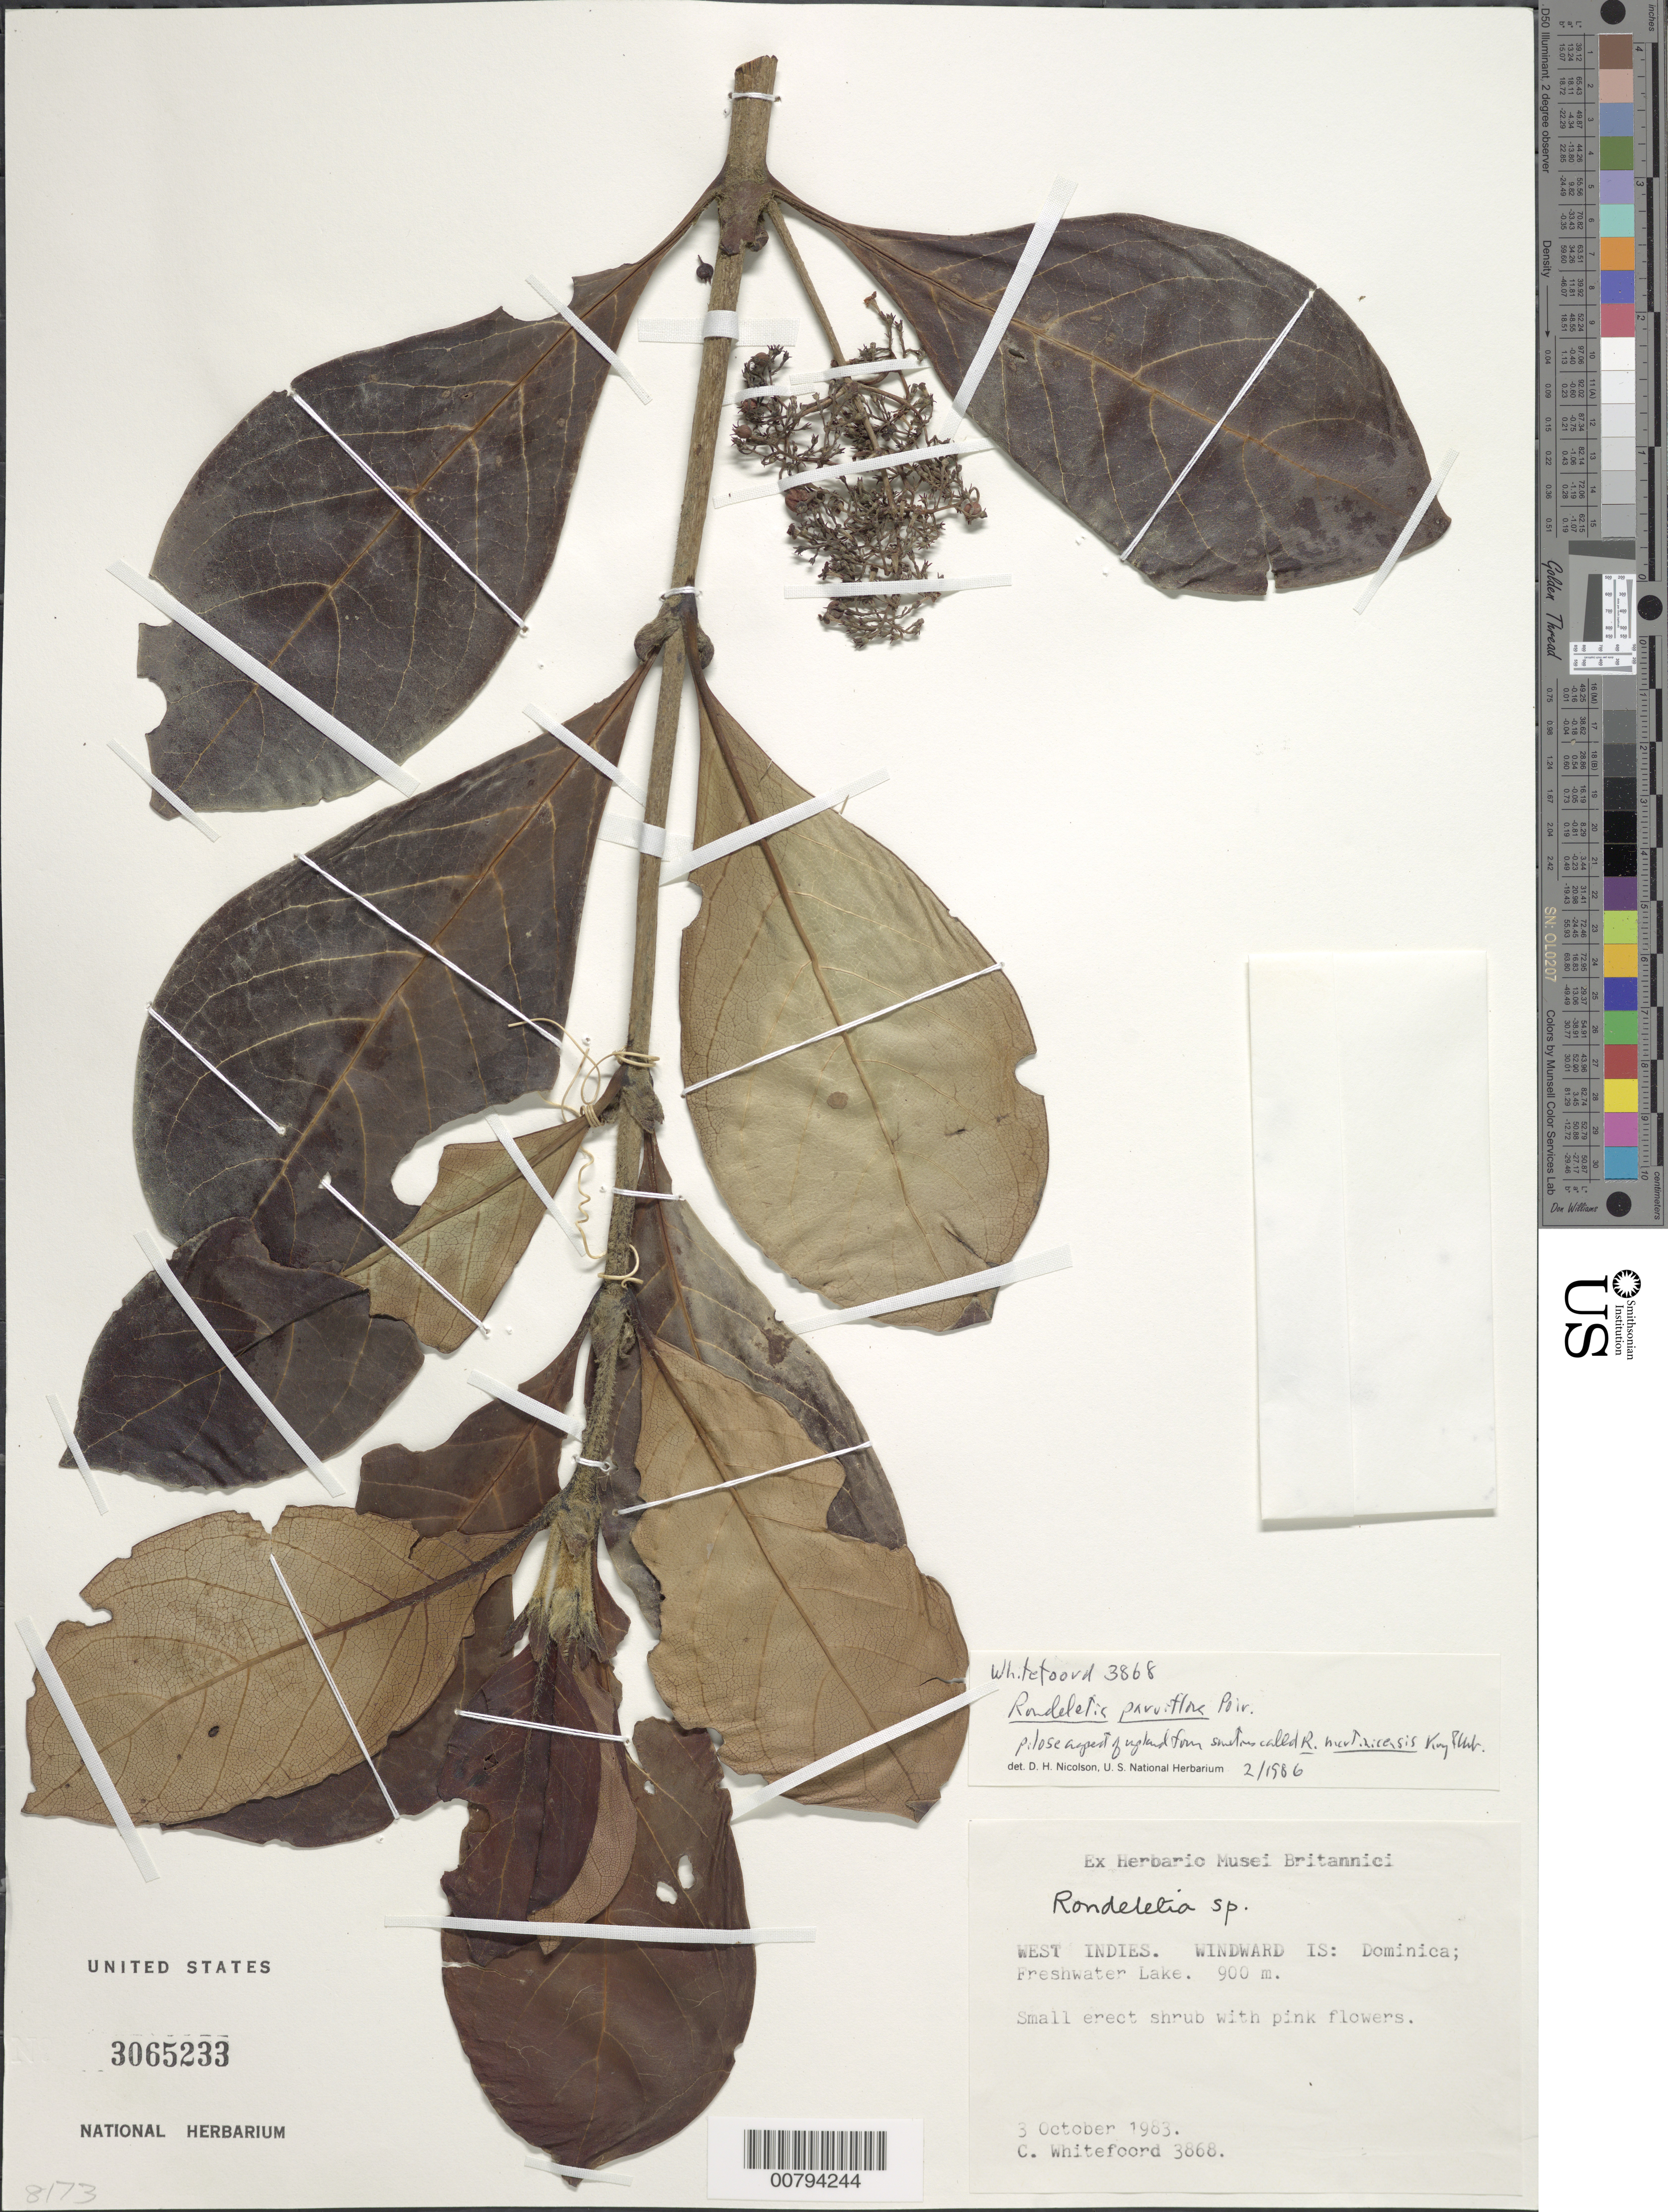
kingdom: Plantae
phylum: Tracheophyta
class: Magnoliopsida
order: Gentianales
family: Rubiaceae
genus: Rondeletia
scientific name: Rondeletia parviflora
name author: Poir.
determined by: Nicolson, Dan H.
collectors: C. Whitefoord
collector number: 3868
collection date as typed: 03 Oct 1983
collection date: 1983-10-03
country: Dominica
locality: Freshwater Lake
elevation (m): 900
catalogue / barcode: US 3065233